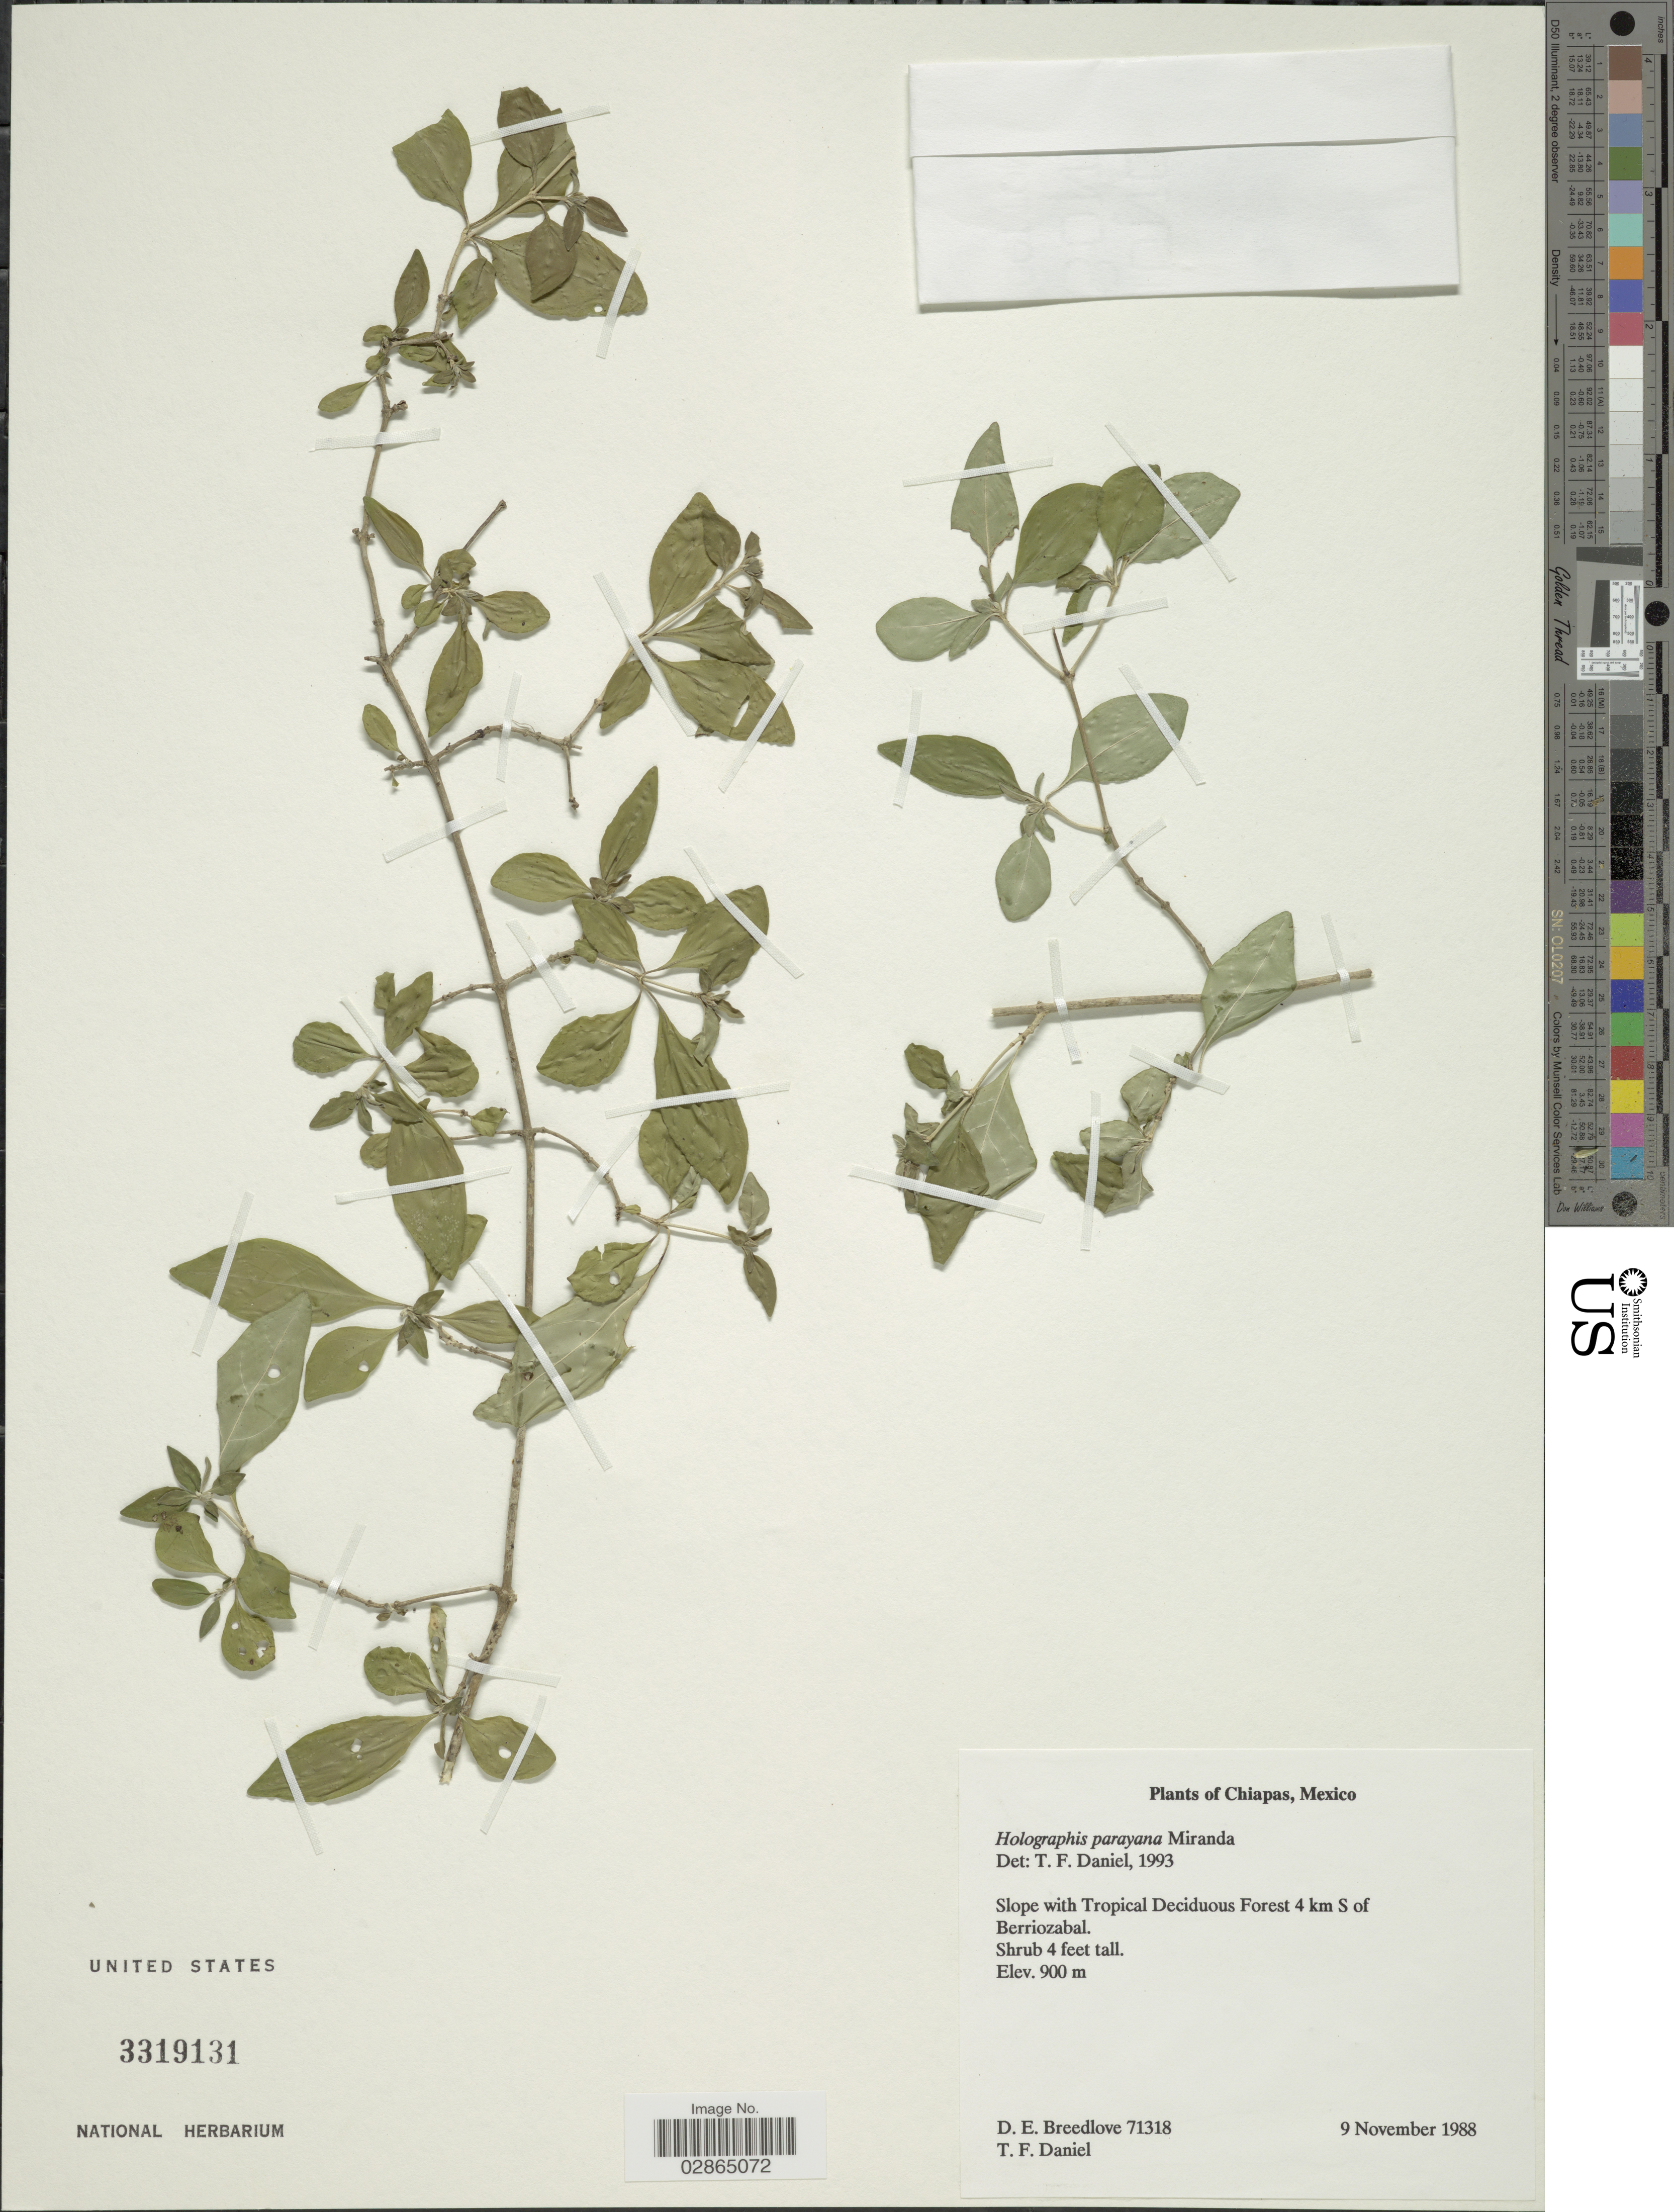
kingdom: Plantae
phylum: Tracheophyta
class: Magnoliopsida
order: Lamiales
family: Acanthaceae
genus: Holographis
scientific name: Holographis parayana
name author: Miranda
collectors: D. E. Breedlove & T. F. Daniel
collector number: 71318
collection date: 1988-11-09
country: Mexico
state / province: Chiapas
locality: Slope with Tropical Deciduous Forest 4 km S of Berriozabal.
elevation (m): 900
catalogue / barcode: US 3319131